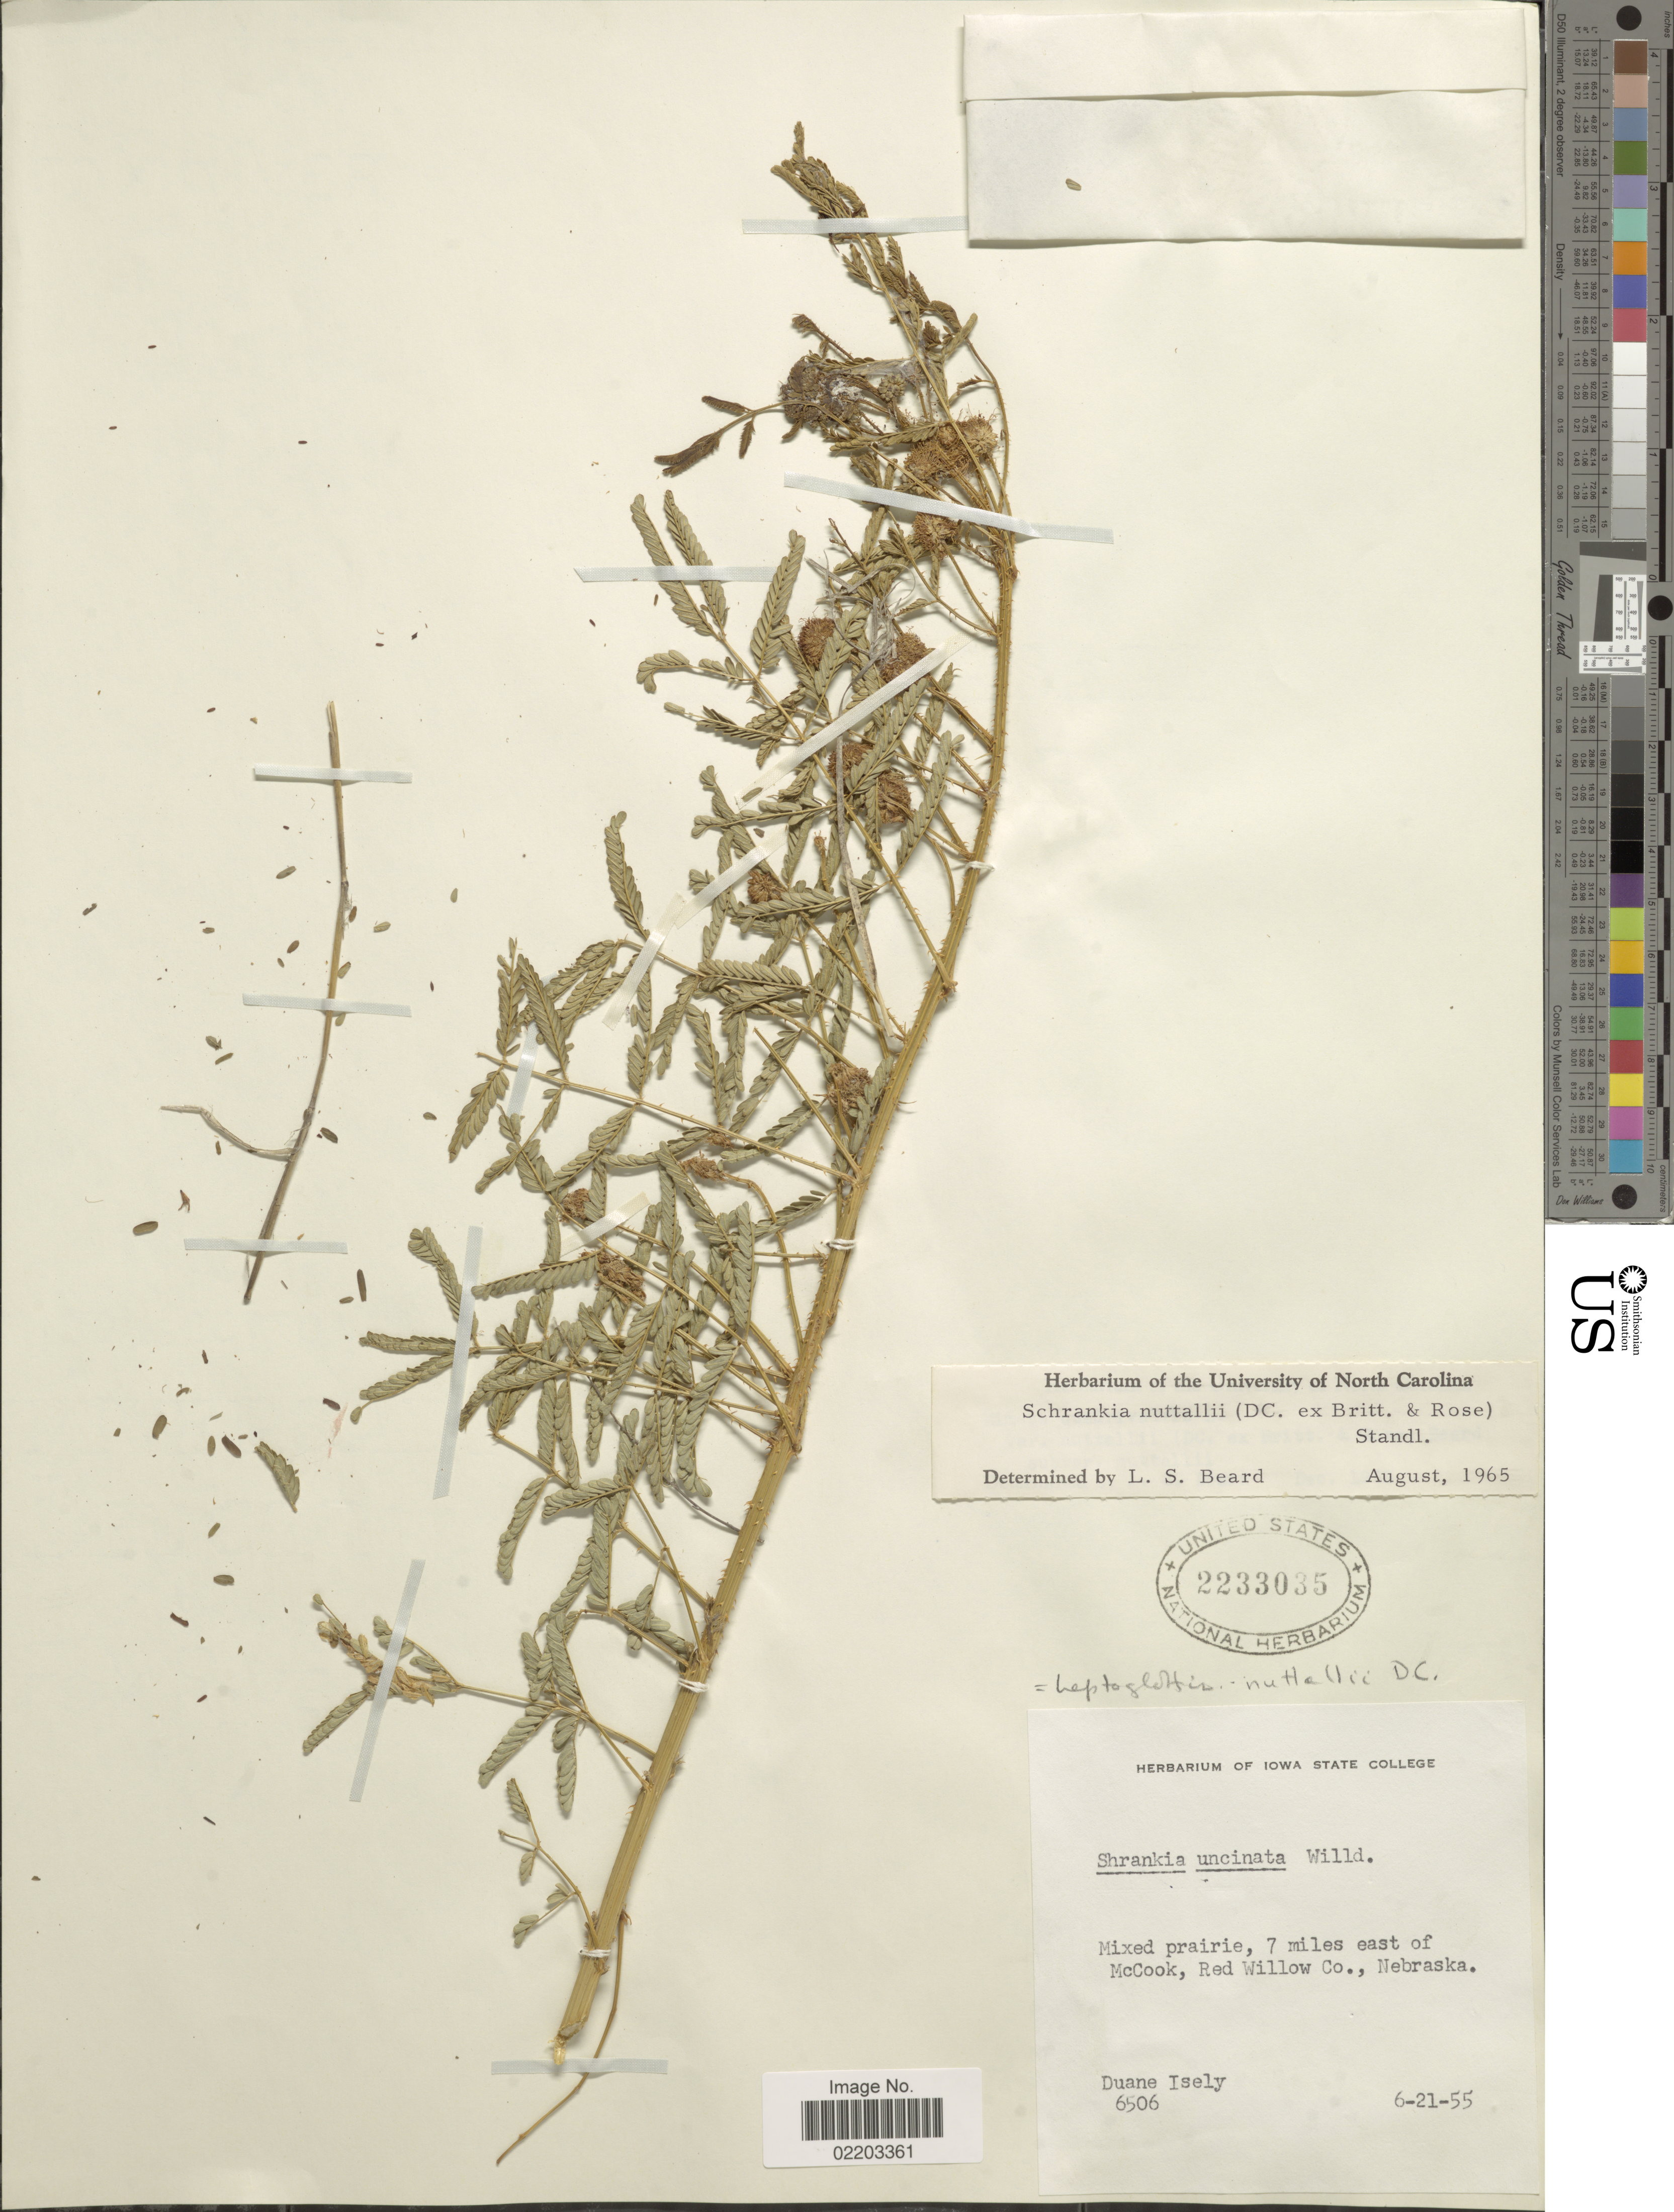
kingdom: Plantae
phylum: Tracheophyta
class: Magnoliopsida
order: Fabales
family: Fabaceae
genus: Mimosa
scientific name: Mimosa nuttallii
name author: (DC.) B.L. Turner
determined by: Strong, M. T., (US), Smithsonian Institution - National Museum of Natural History (UNITED STATES)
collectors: D. Isely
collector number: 6506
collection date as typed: Transcribed d/m/y: 21/6/55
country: United States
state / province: Nebraska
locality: Mixed prairie, 7 miles east of McCook, Red Willow Co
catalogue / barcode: US 2233035